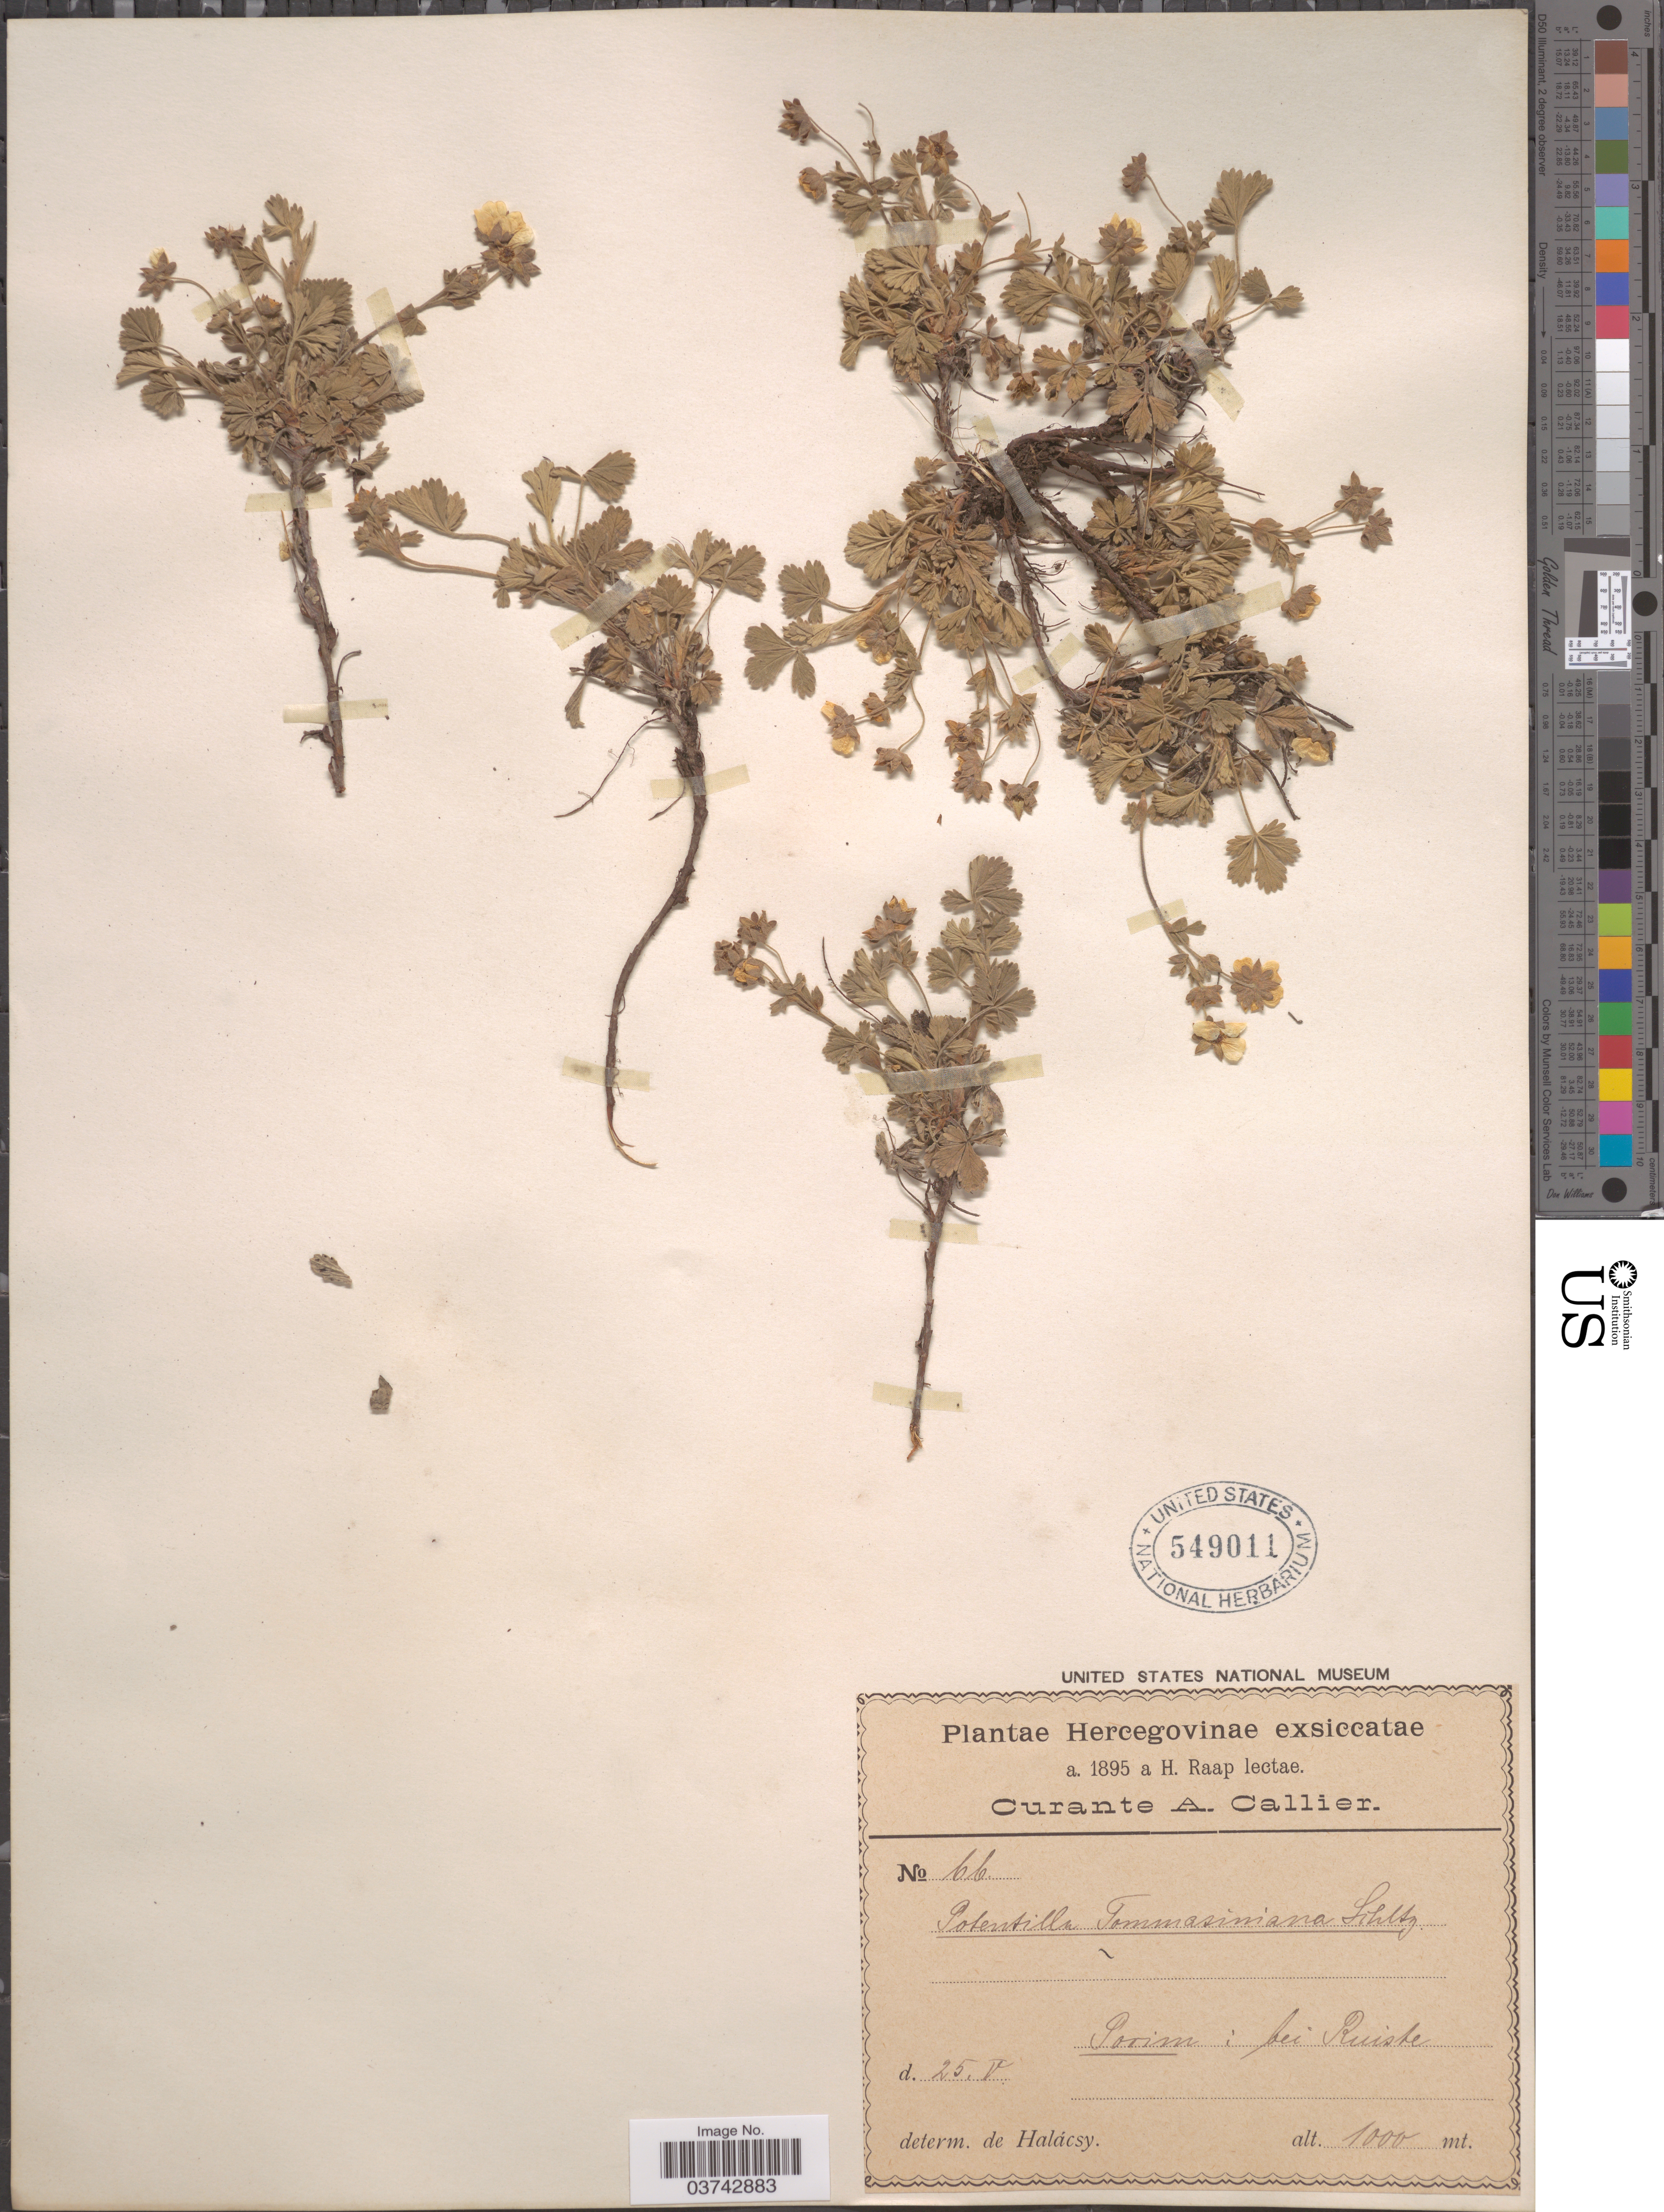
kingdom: Plantae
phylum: Tracheophyta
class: Magnoliopsida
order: Rosales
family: Rosaceae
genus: Potentilla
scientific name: Potentilla tomasiniana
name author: F.W. Schultz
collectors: H. Raap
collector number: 66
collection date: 1895-05-25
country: Bosnia and Herzegovina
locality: Hercegovinae. Porim: bei Ruiste.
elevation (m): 1000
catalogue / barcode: US 549011